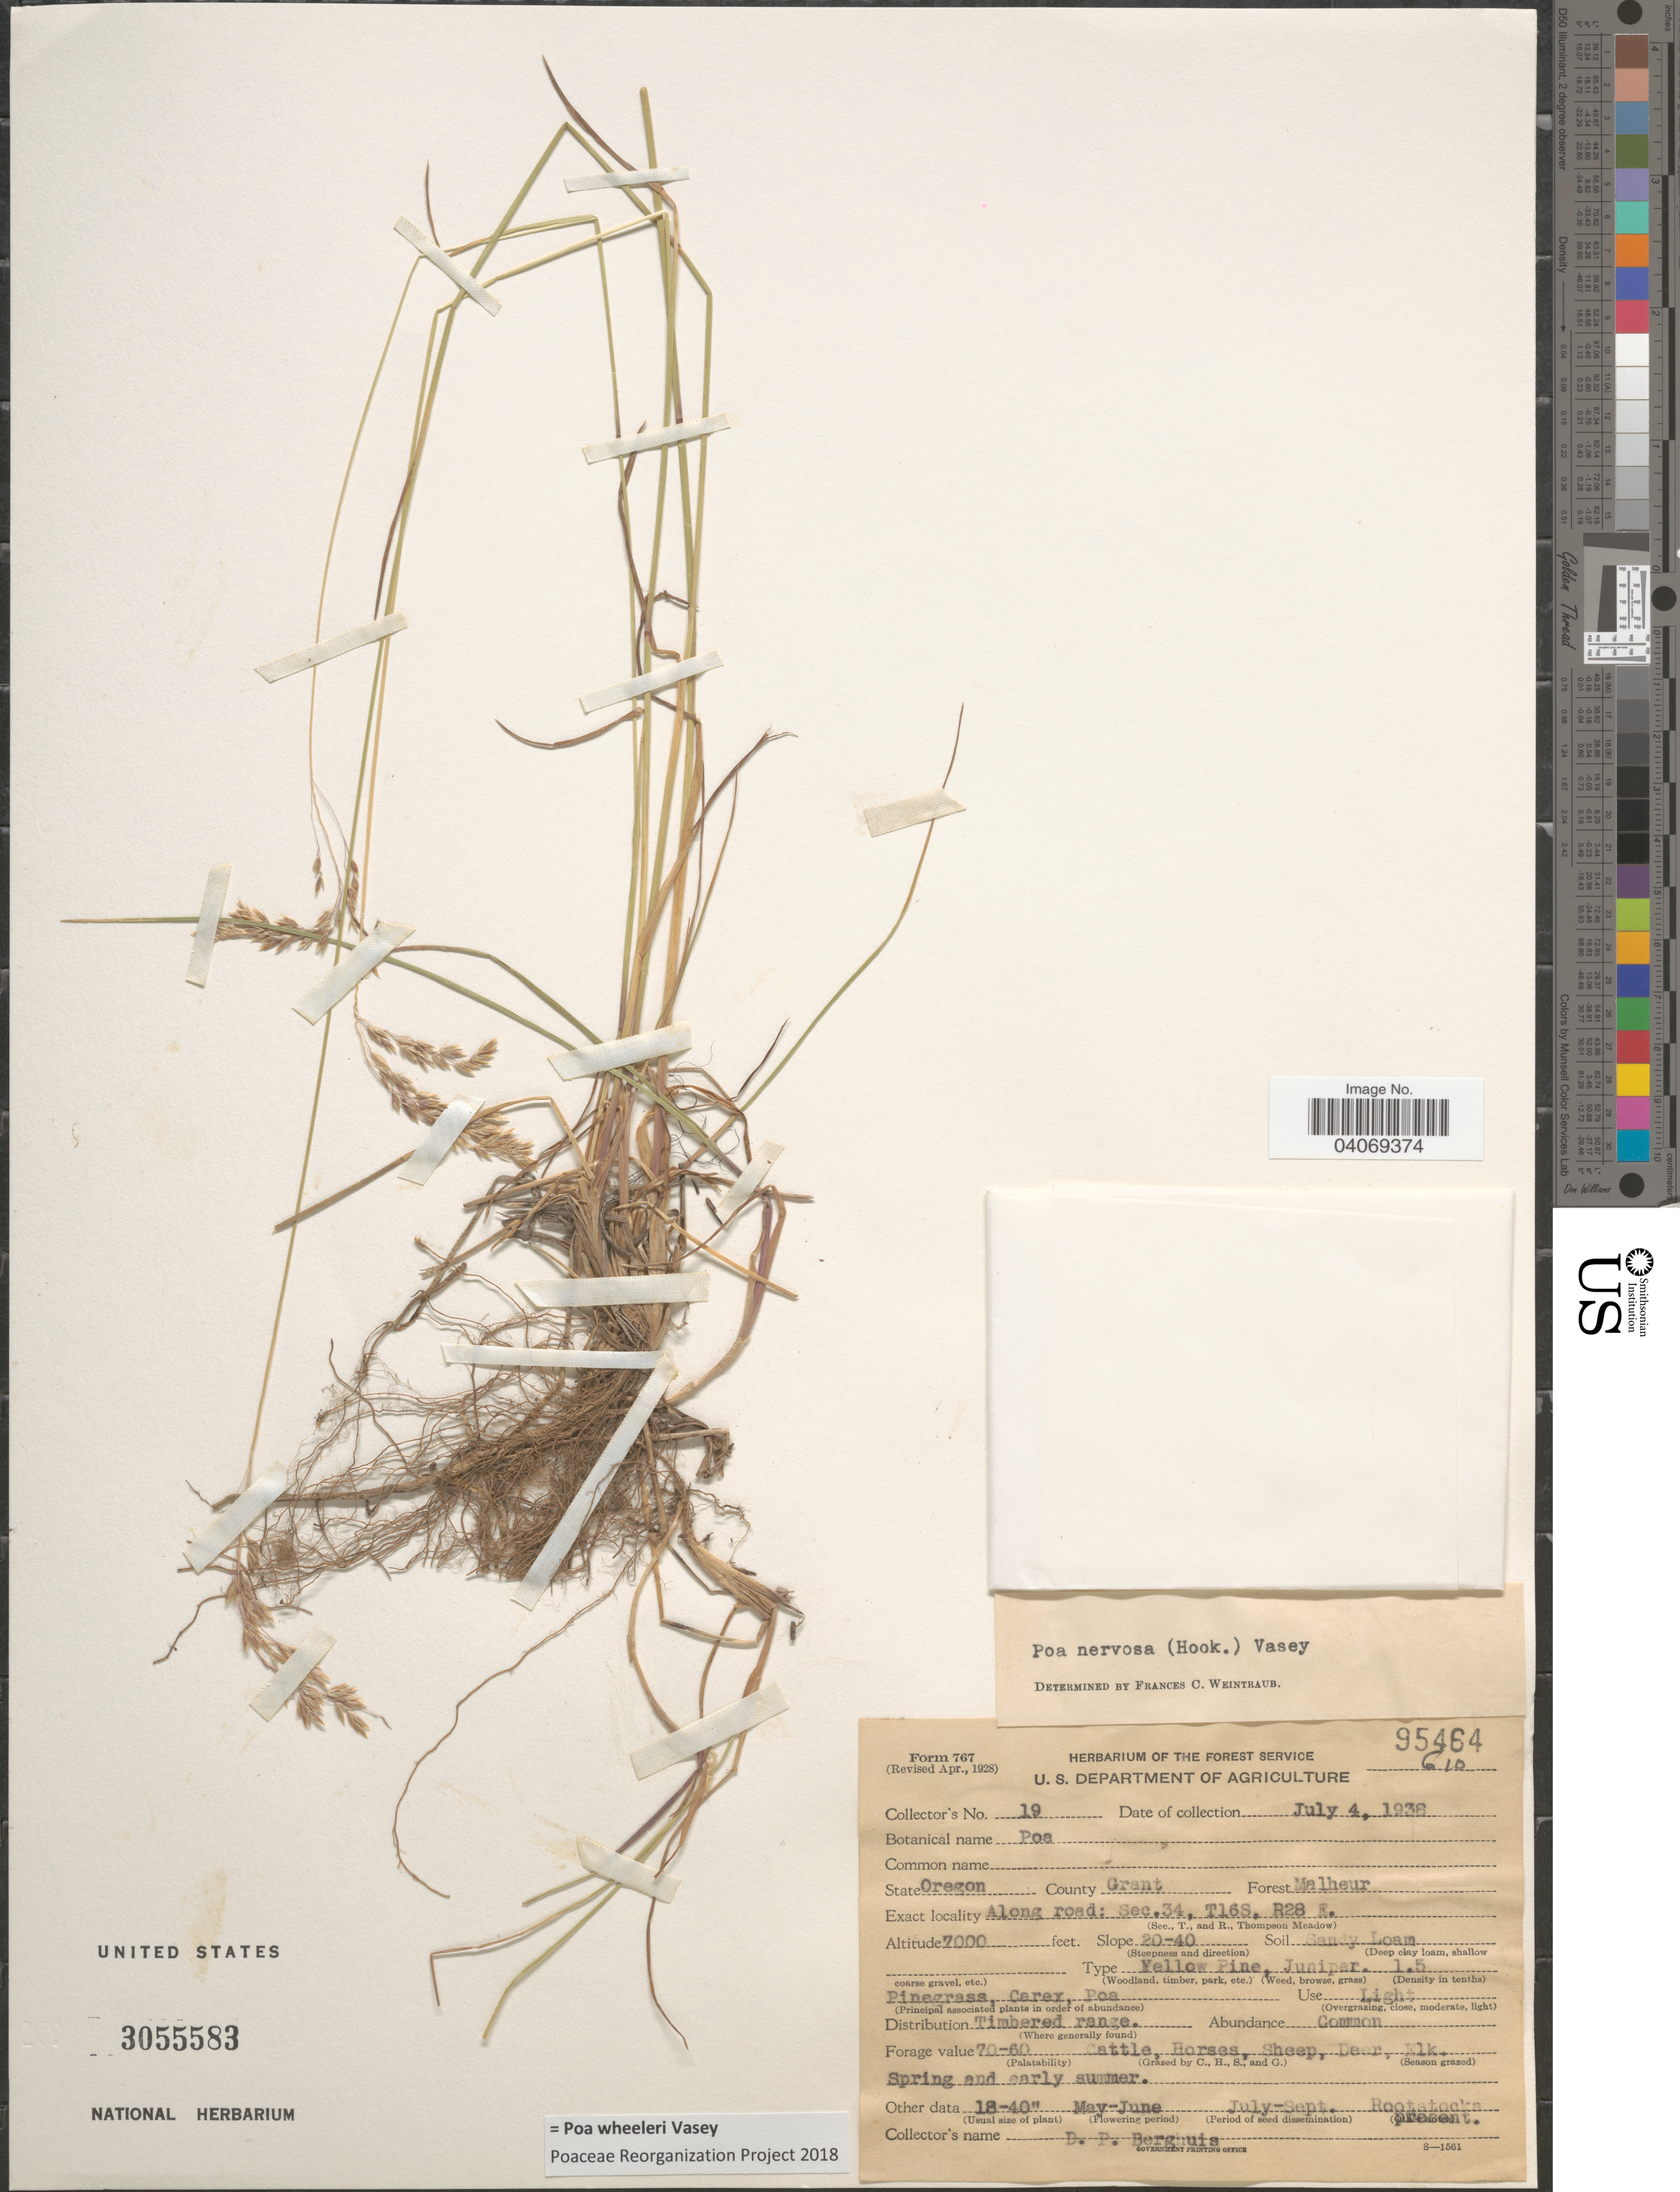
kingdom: Plantae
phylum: Tracheophyta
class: Liliopsida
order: Poales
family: Poaceae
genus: Poa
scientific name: Poa wheeleri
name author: Vasey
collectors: D. Berghuis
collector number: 19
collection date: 1938-07-04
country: United States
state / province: Oregon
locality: County Grant. Forest Malheur. Along road: Sec.34, T16S, R28 E.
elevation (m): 2134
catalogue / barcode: US 3055583